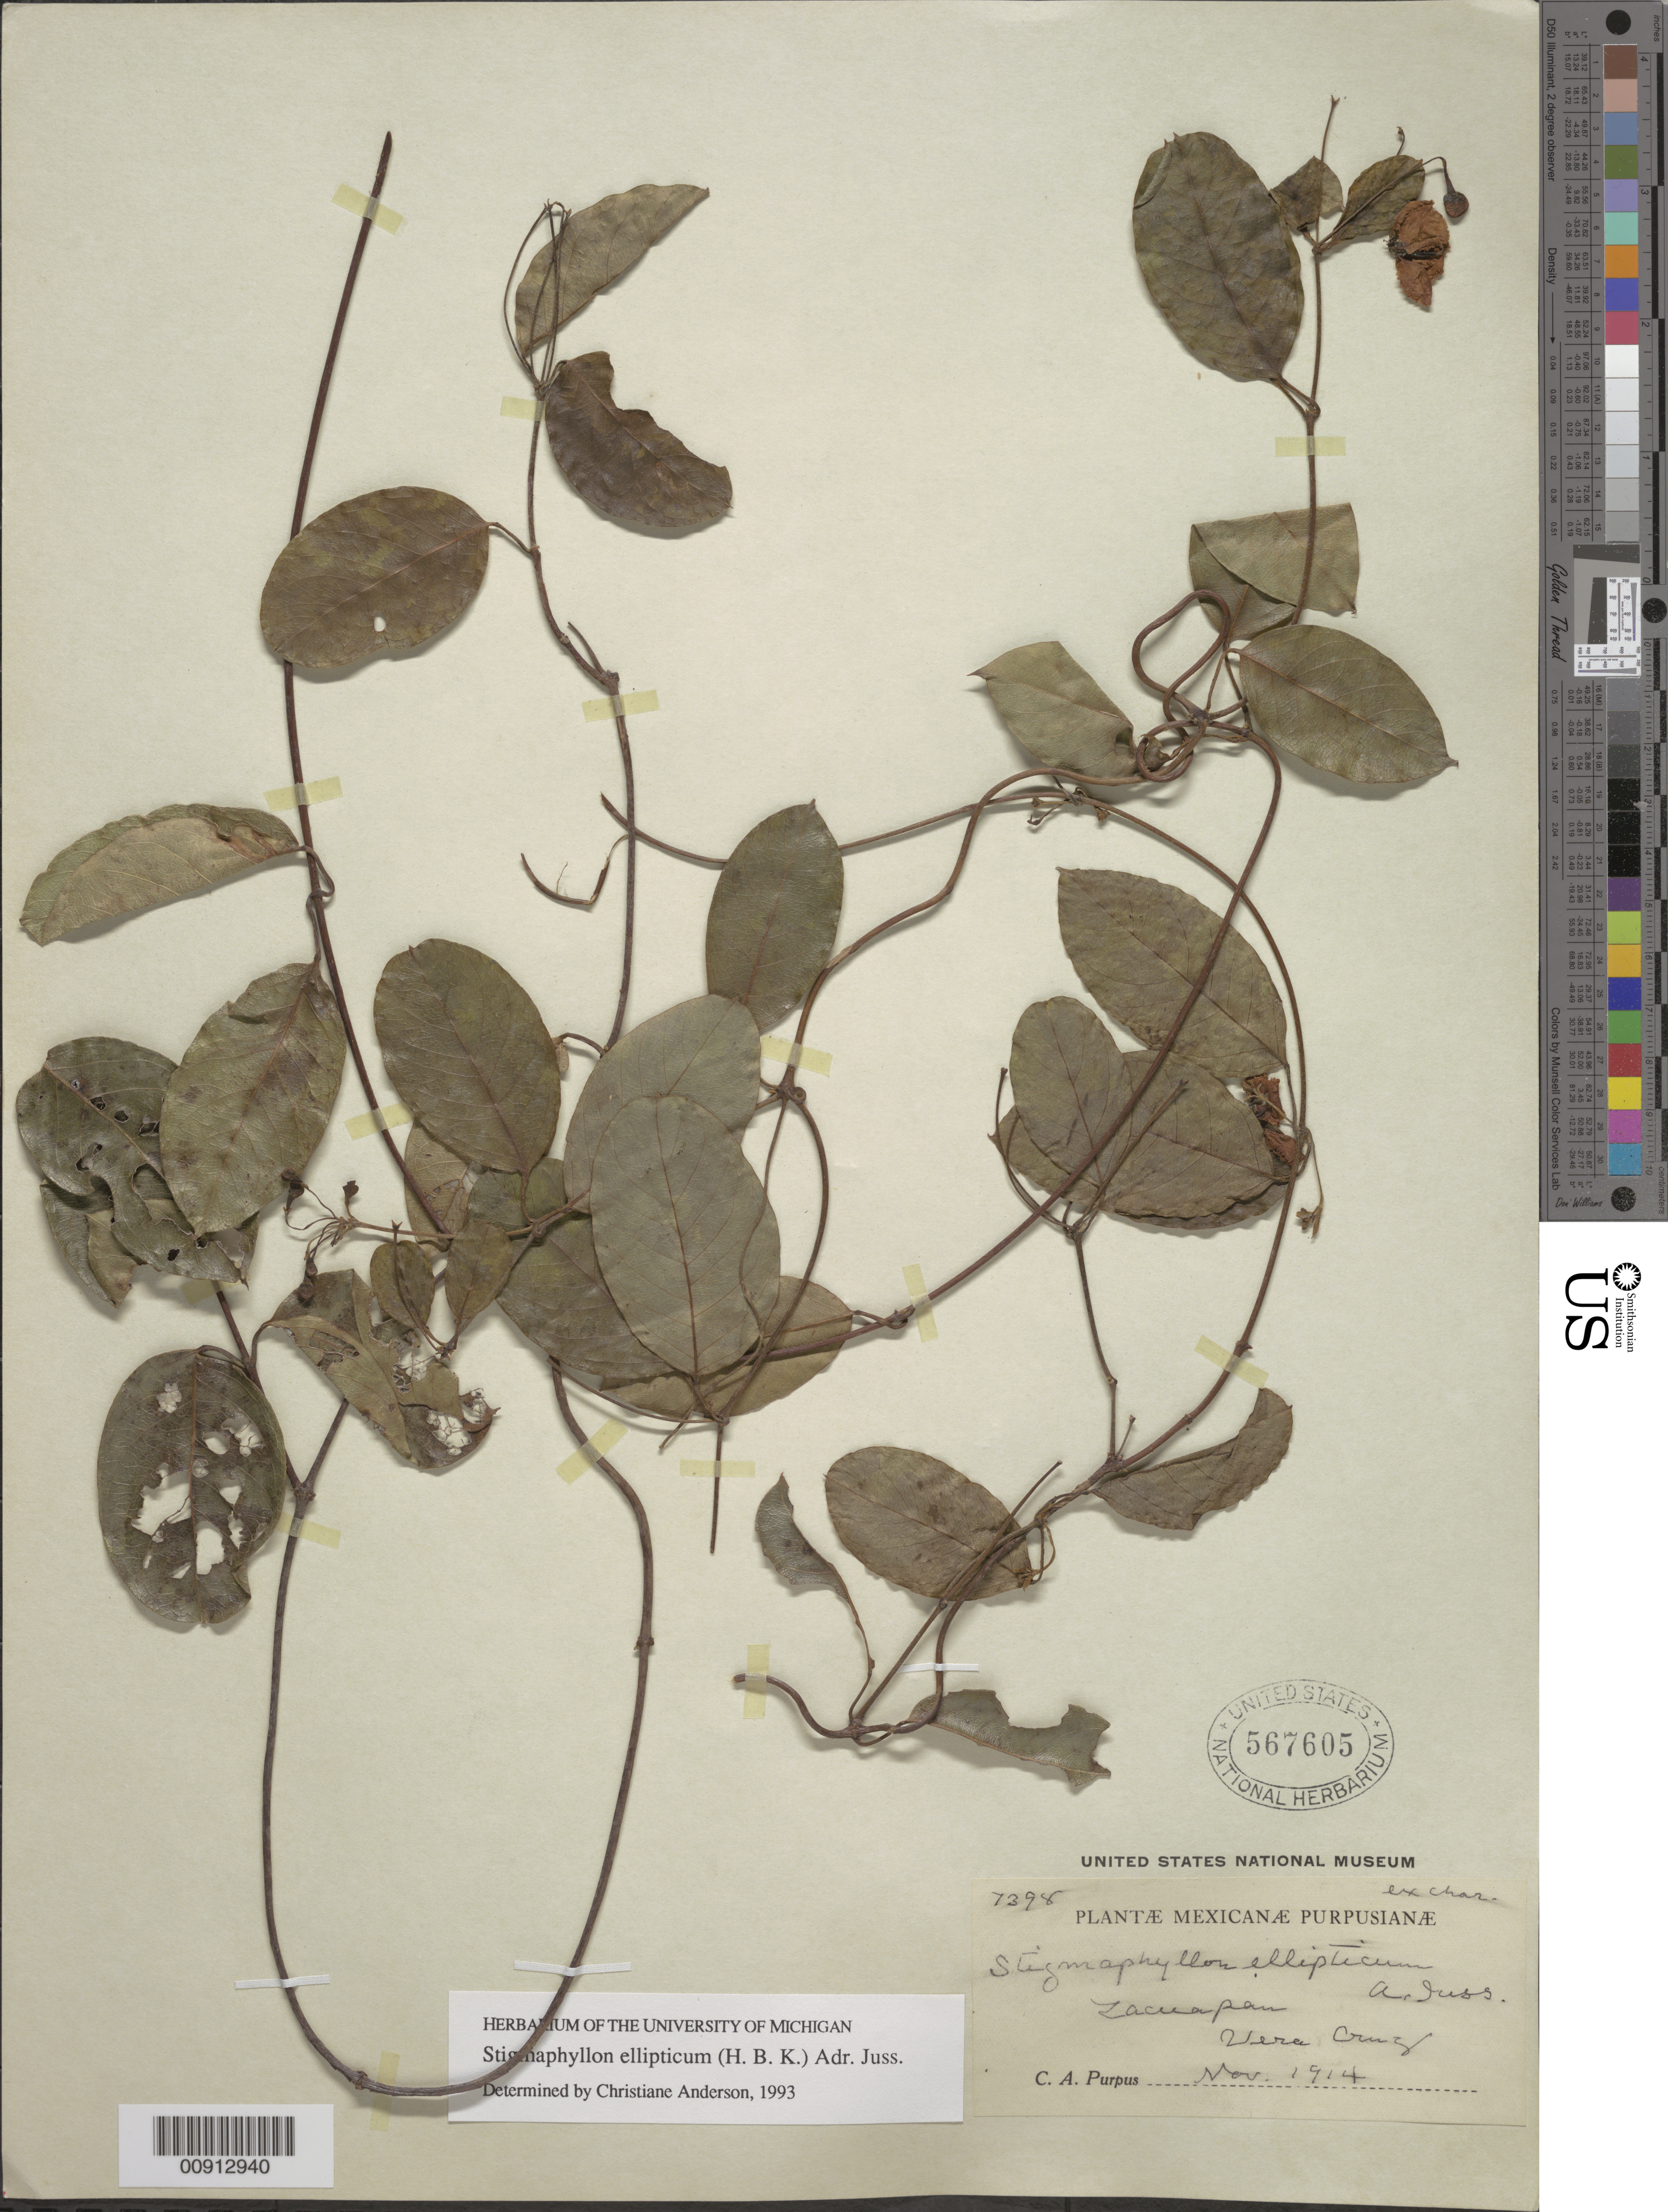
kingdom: Plantae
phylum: Tracheophyta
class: Magnoliopsida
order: Malpighiales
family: Malpighiaceae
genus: Stigmaphyllon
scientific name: Stigmaphyllon ellipticum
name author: (Kunth) A. Juss.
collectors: C. A. Purpus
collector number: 7398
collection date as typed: Nov 1914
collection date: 1914-11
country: Mexico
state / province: Veracruz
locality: Zacuapan, Veracruz.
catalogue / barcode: US 567605